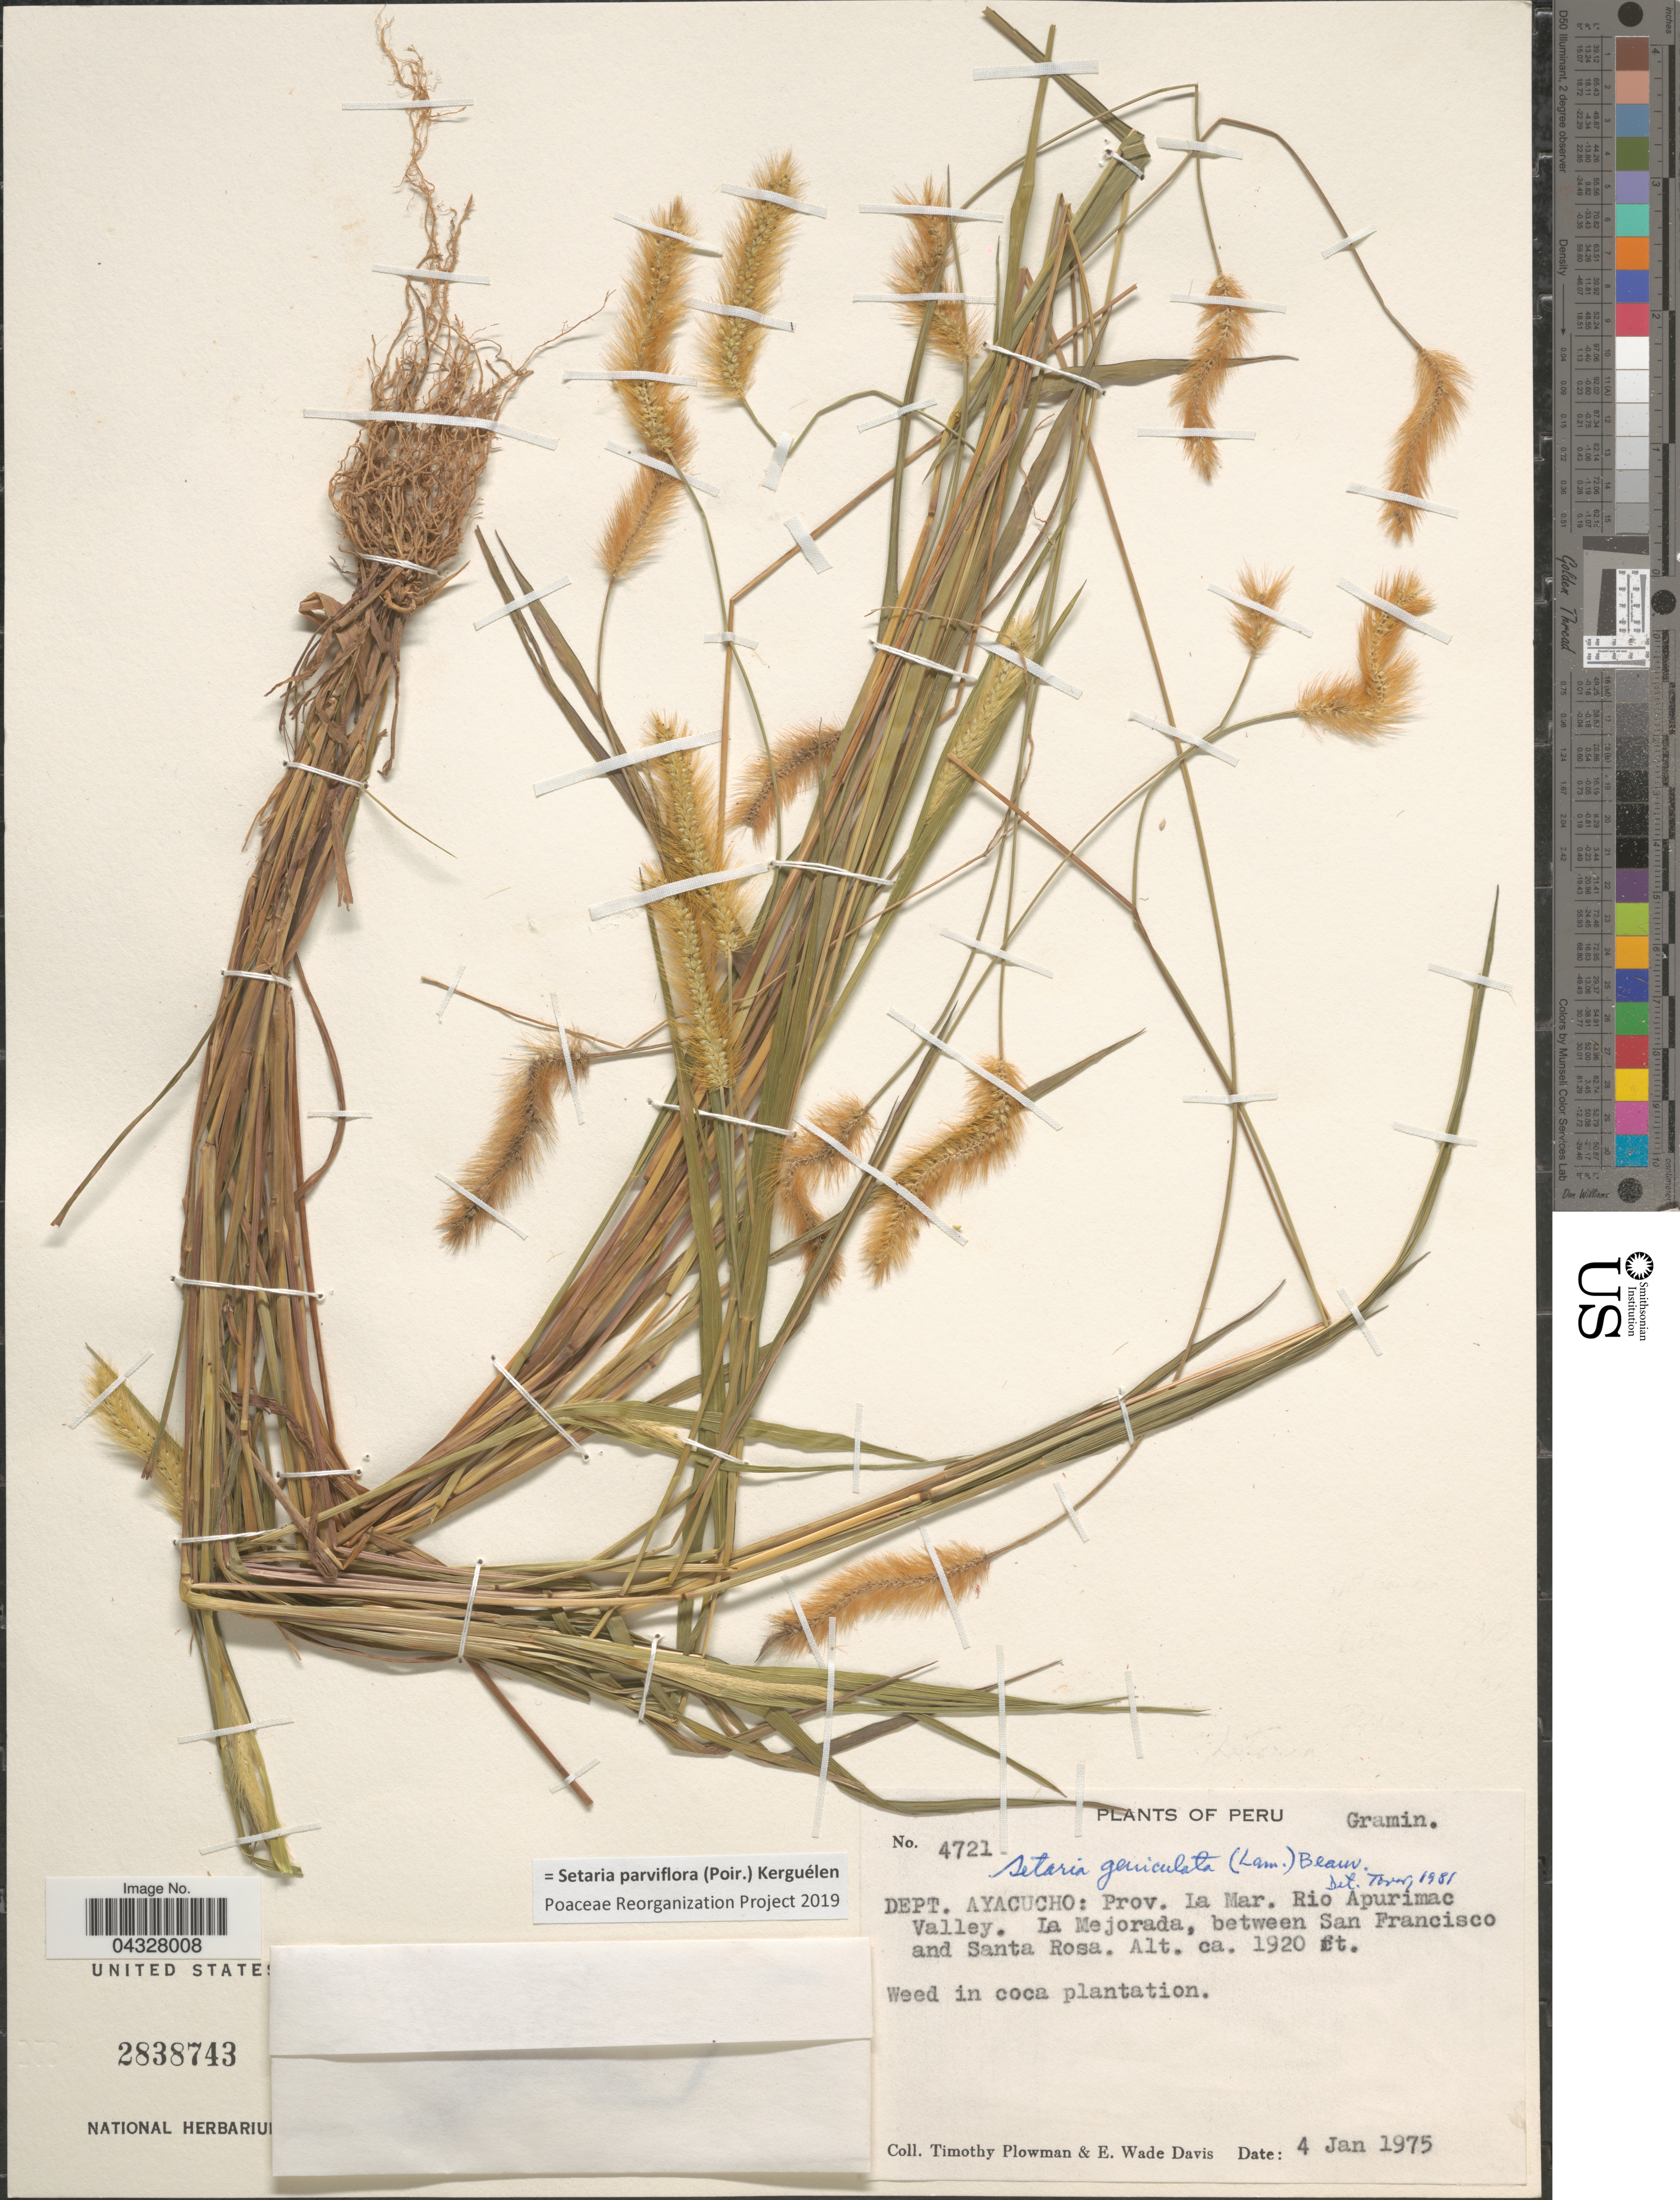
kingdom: Plantae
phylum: Tracheophyta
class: Liliopsida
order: Poales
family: Poaceae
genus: Setaria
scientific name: Setaria parviflora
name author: (Poir.) Kerguélen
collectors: T. Plowman & E. W. Davis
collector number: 4721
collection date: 1975-01-04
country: Peru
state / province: Ayacucho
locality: Dept. Ayacucho: Prov. La Mar. Rio Apurimac Valley. La Mejorada, between San Francisco and Santa Rosa.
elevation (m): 585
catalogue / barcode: US 2838743